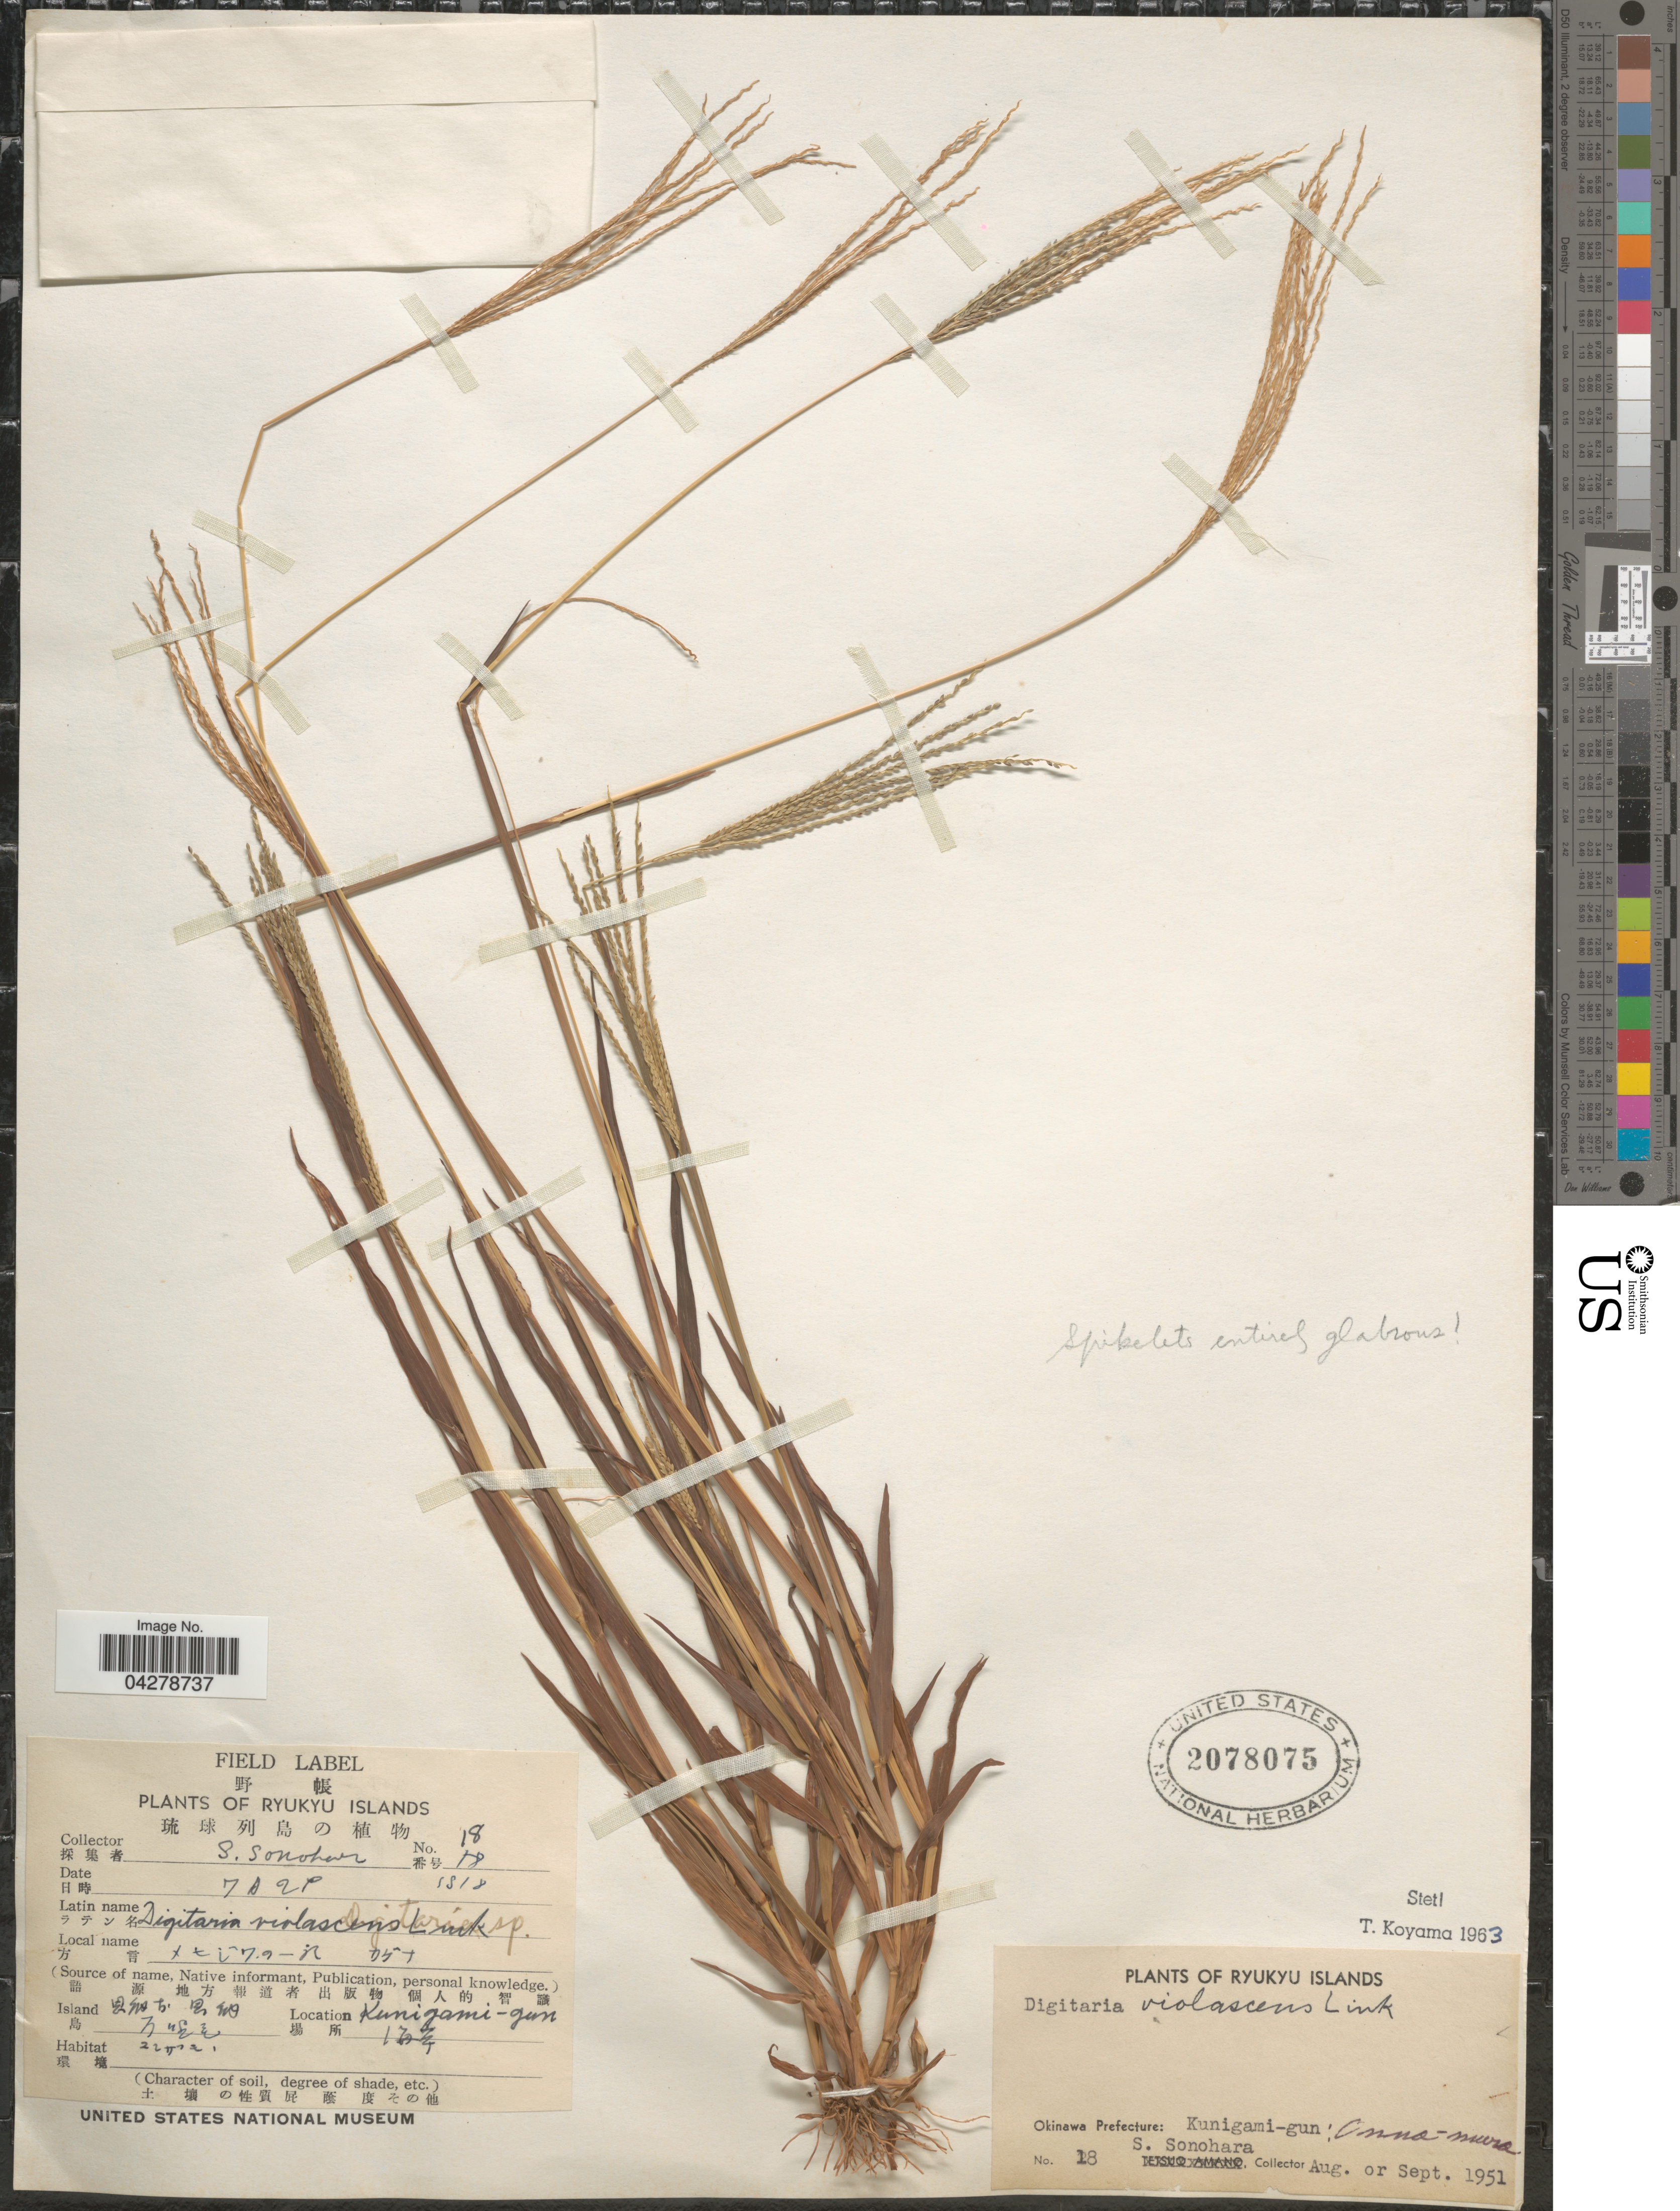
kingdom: Plantae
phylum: Tracheophyta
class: Liliopsida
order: Poales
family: Poaceae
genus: Digitaria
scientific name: Digitaria violascens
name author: Link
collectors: S. Sonohara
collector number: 18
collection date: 1951-08/1951-09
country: Japan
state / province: Okinawa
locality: Ryukyu Islands. Okinawa Prefecture: Kunigami-gun: Onna-mura.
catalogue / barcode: US 2078075